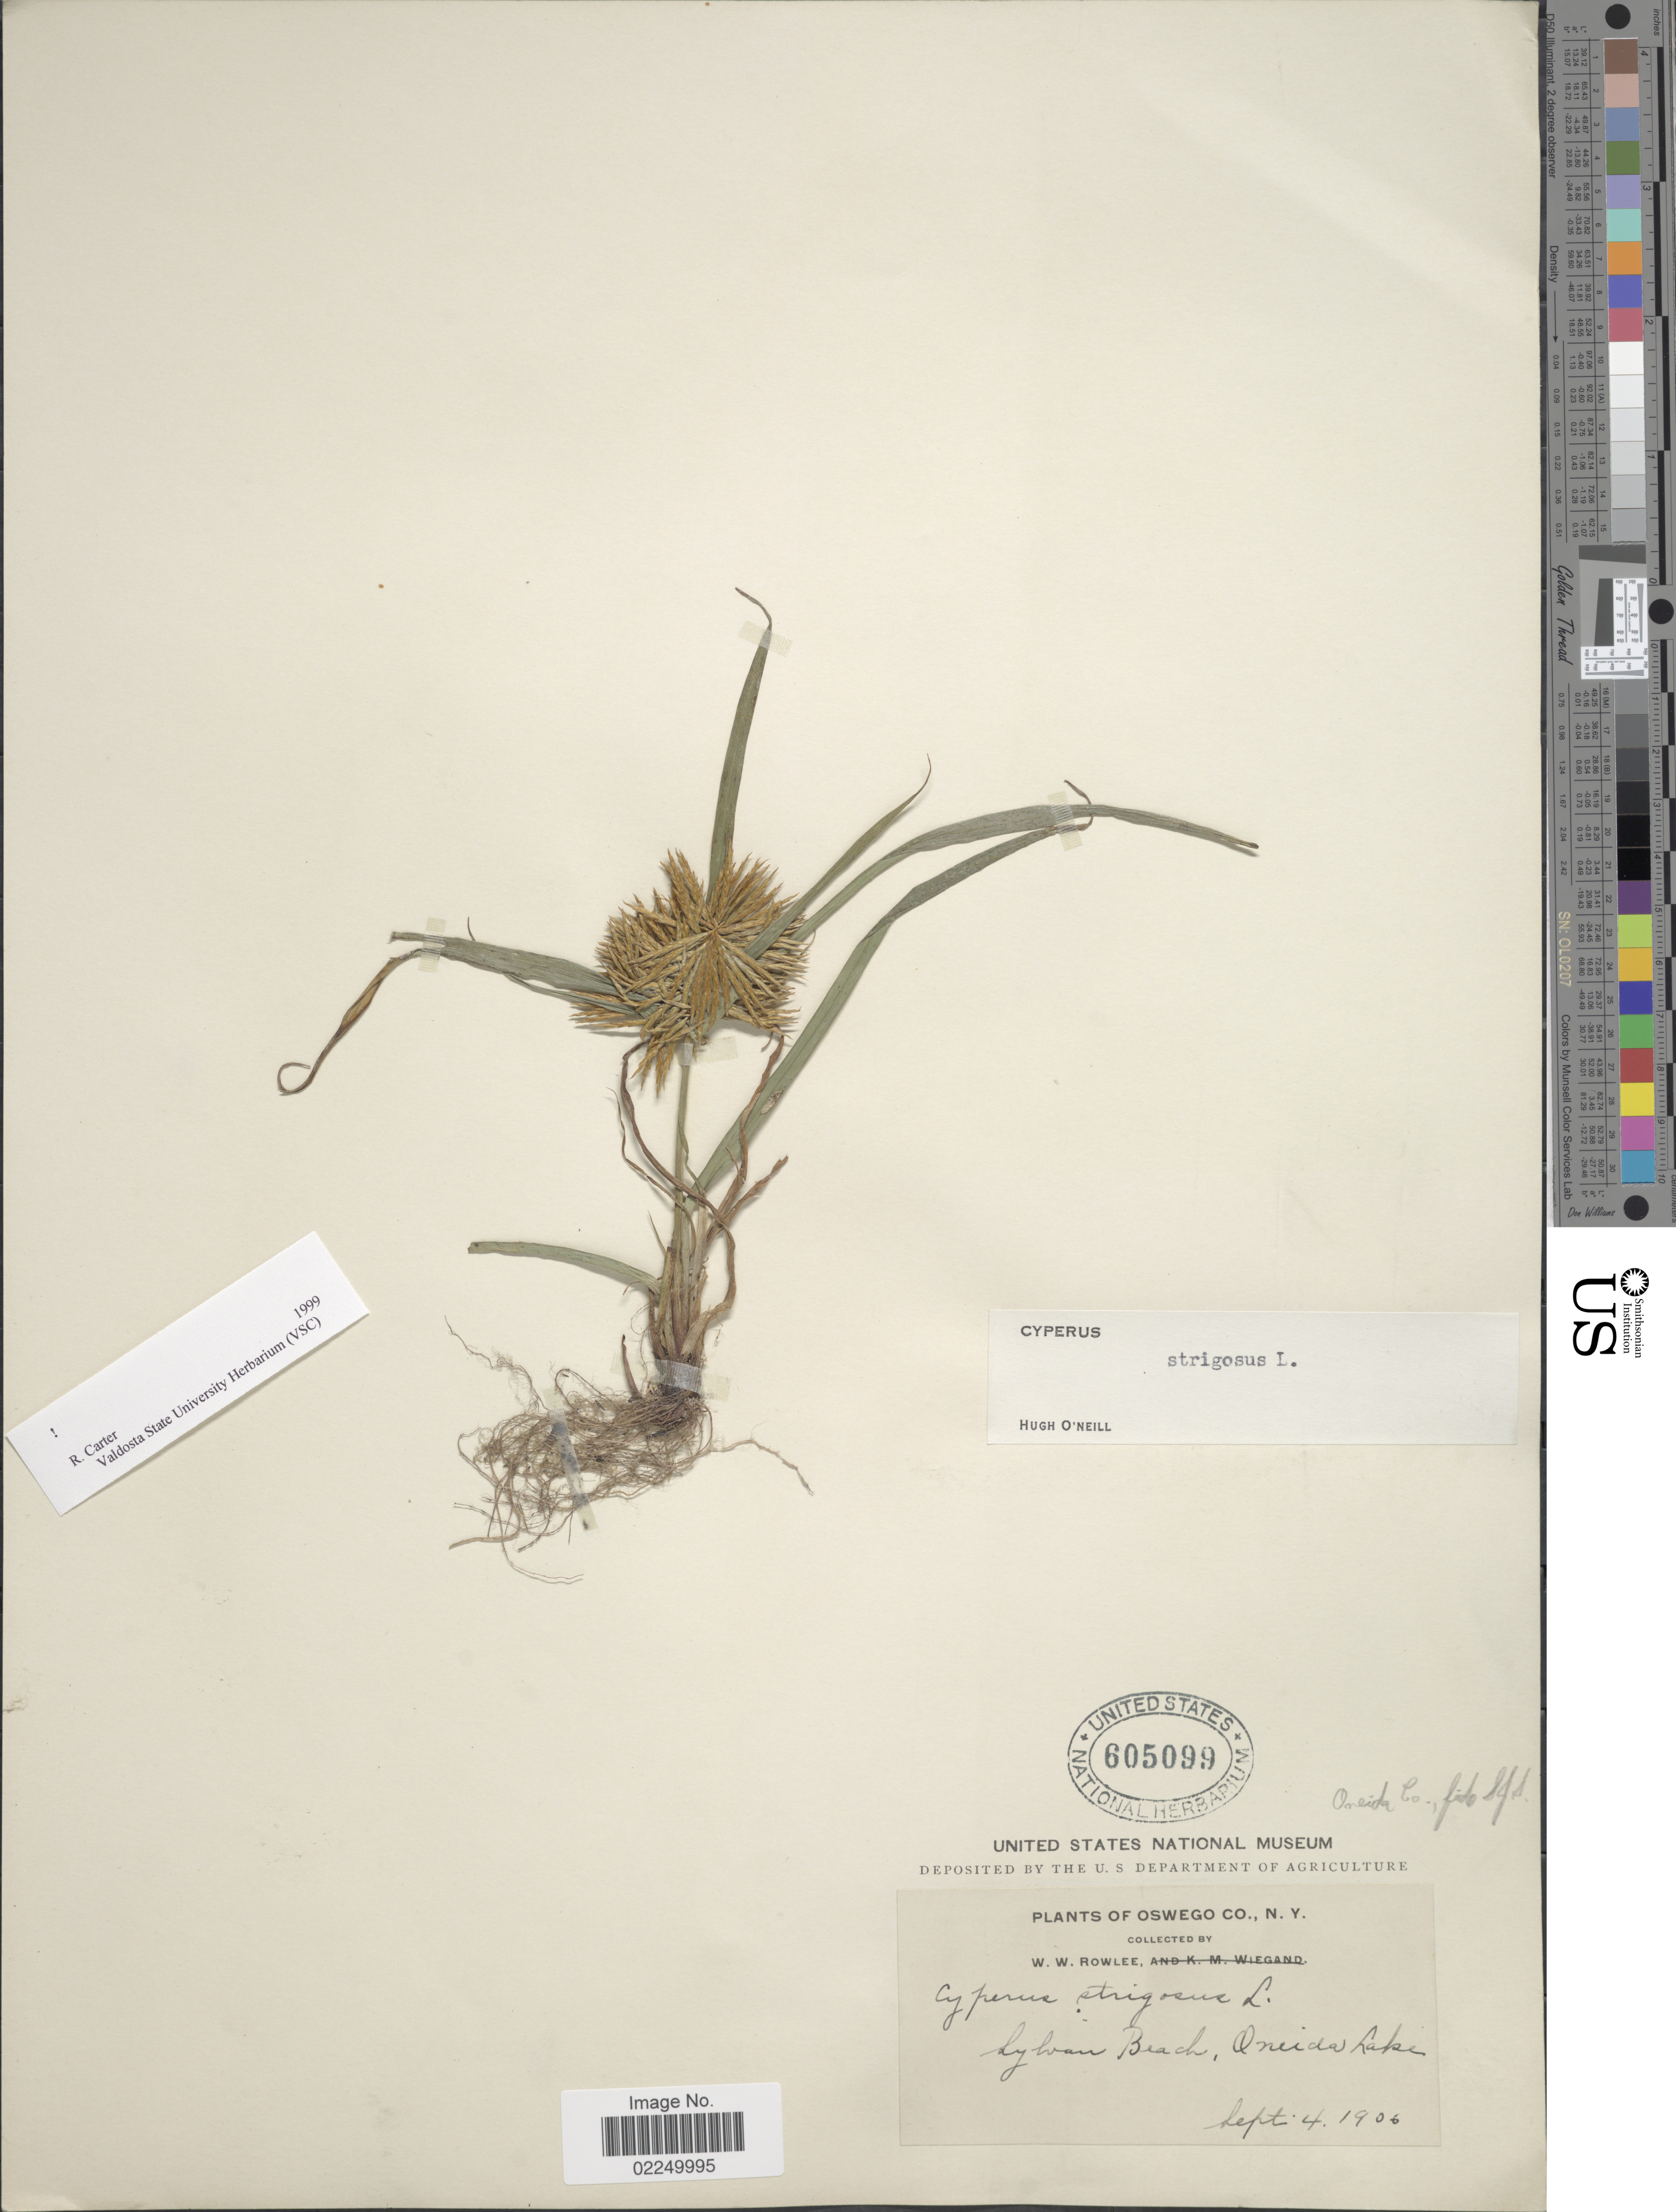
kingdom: Plantae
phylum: Tracheophyta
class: Liliopsida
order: Poales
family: Cyperaceae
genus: Cyperus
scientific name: Cyperus strigosus L.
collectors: W. W. Rowlee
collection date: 1906-09-04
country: United States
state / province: New York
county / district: Oneida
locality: Oswego Co., Sylvan Beach, Oneida Lake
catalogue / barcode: US 605099